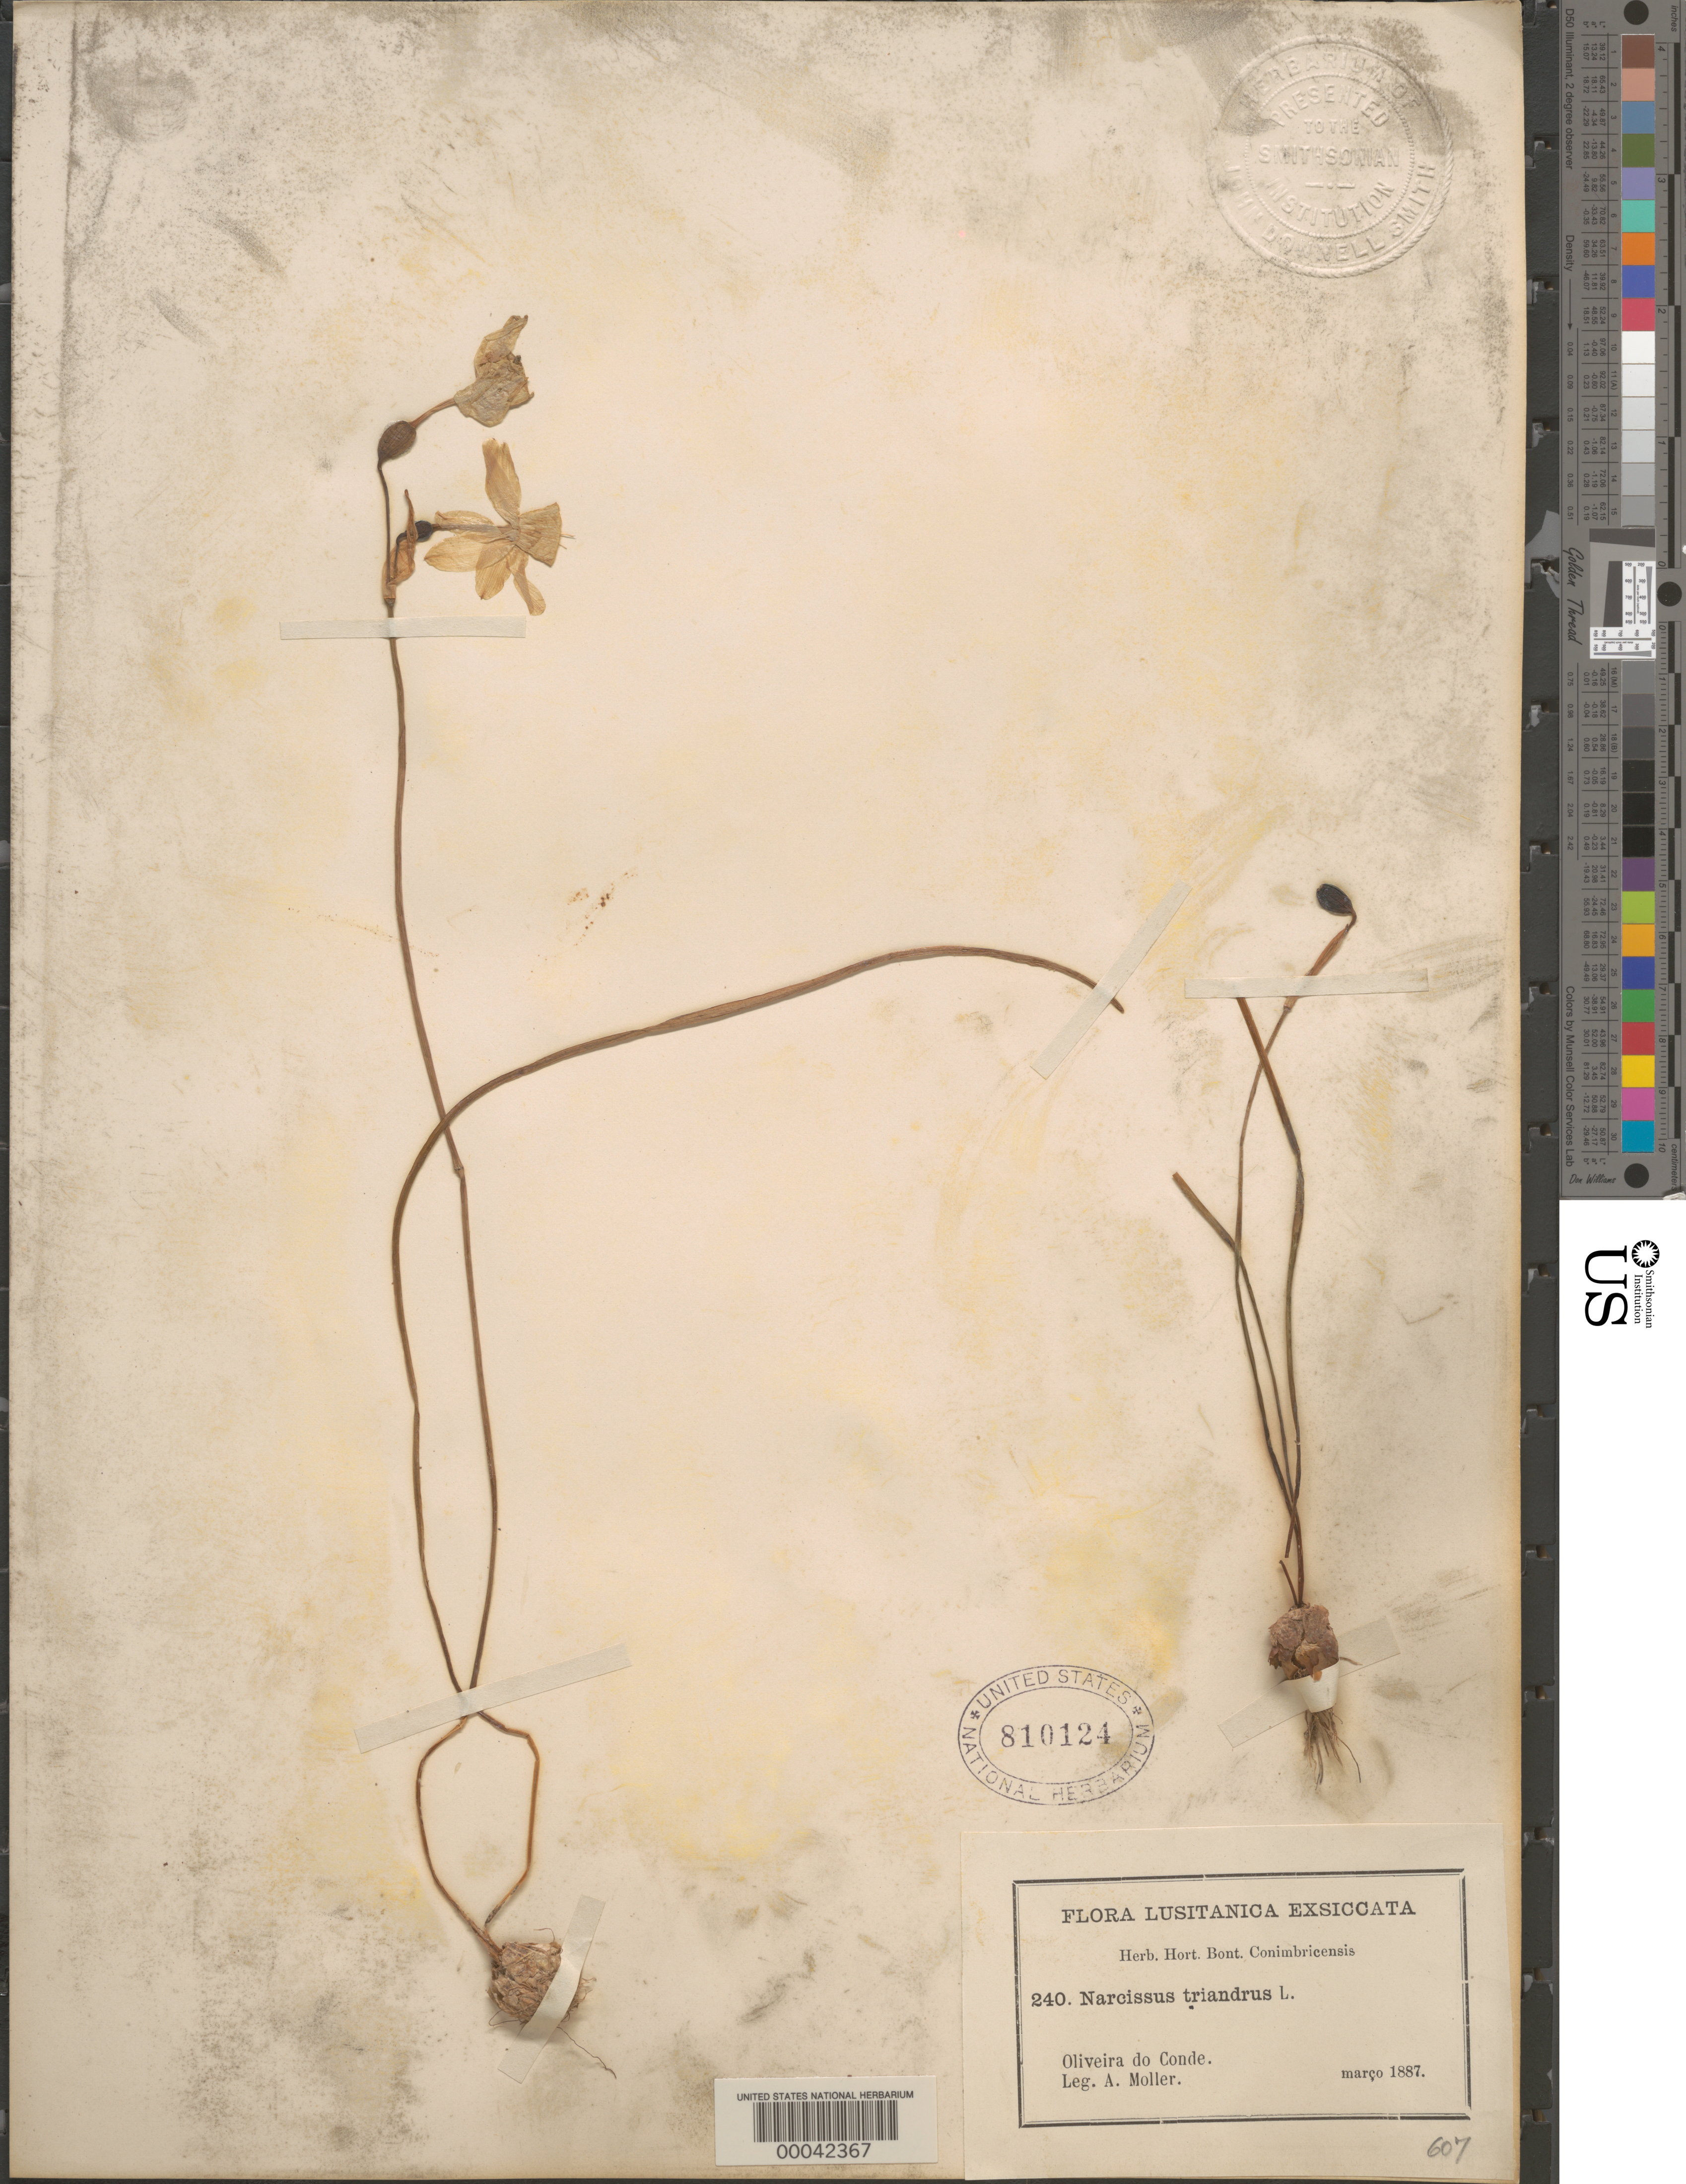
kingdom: Plantae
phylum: Tracheophyta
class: Liliopsida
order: Asparagales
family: Amaryllidaceae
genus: Narcissus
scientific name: Narcissus triandrus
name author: L.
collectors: A. Moller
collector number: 240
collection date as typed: Mar 1887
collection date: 1887-03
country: Portugal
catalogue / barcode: US 810124